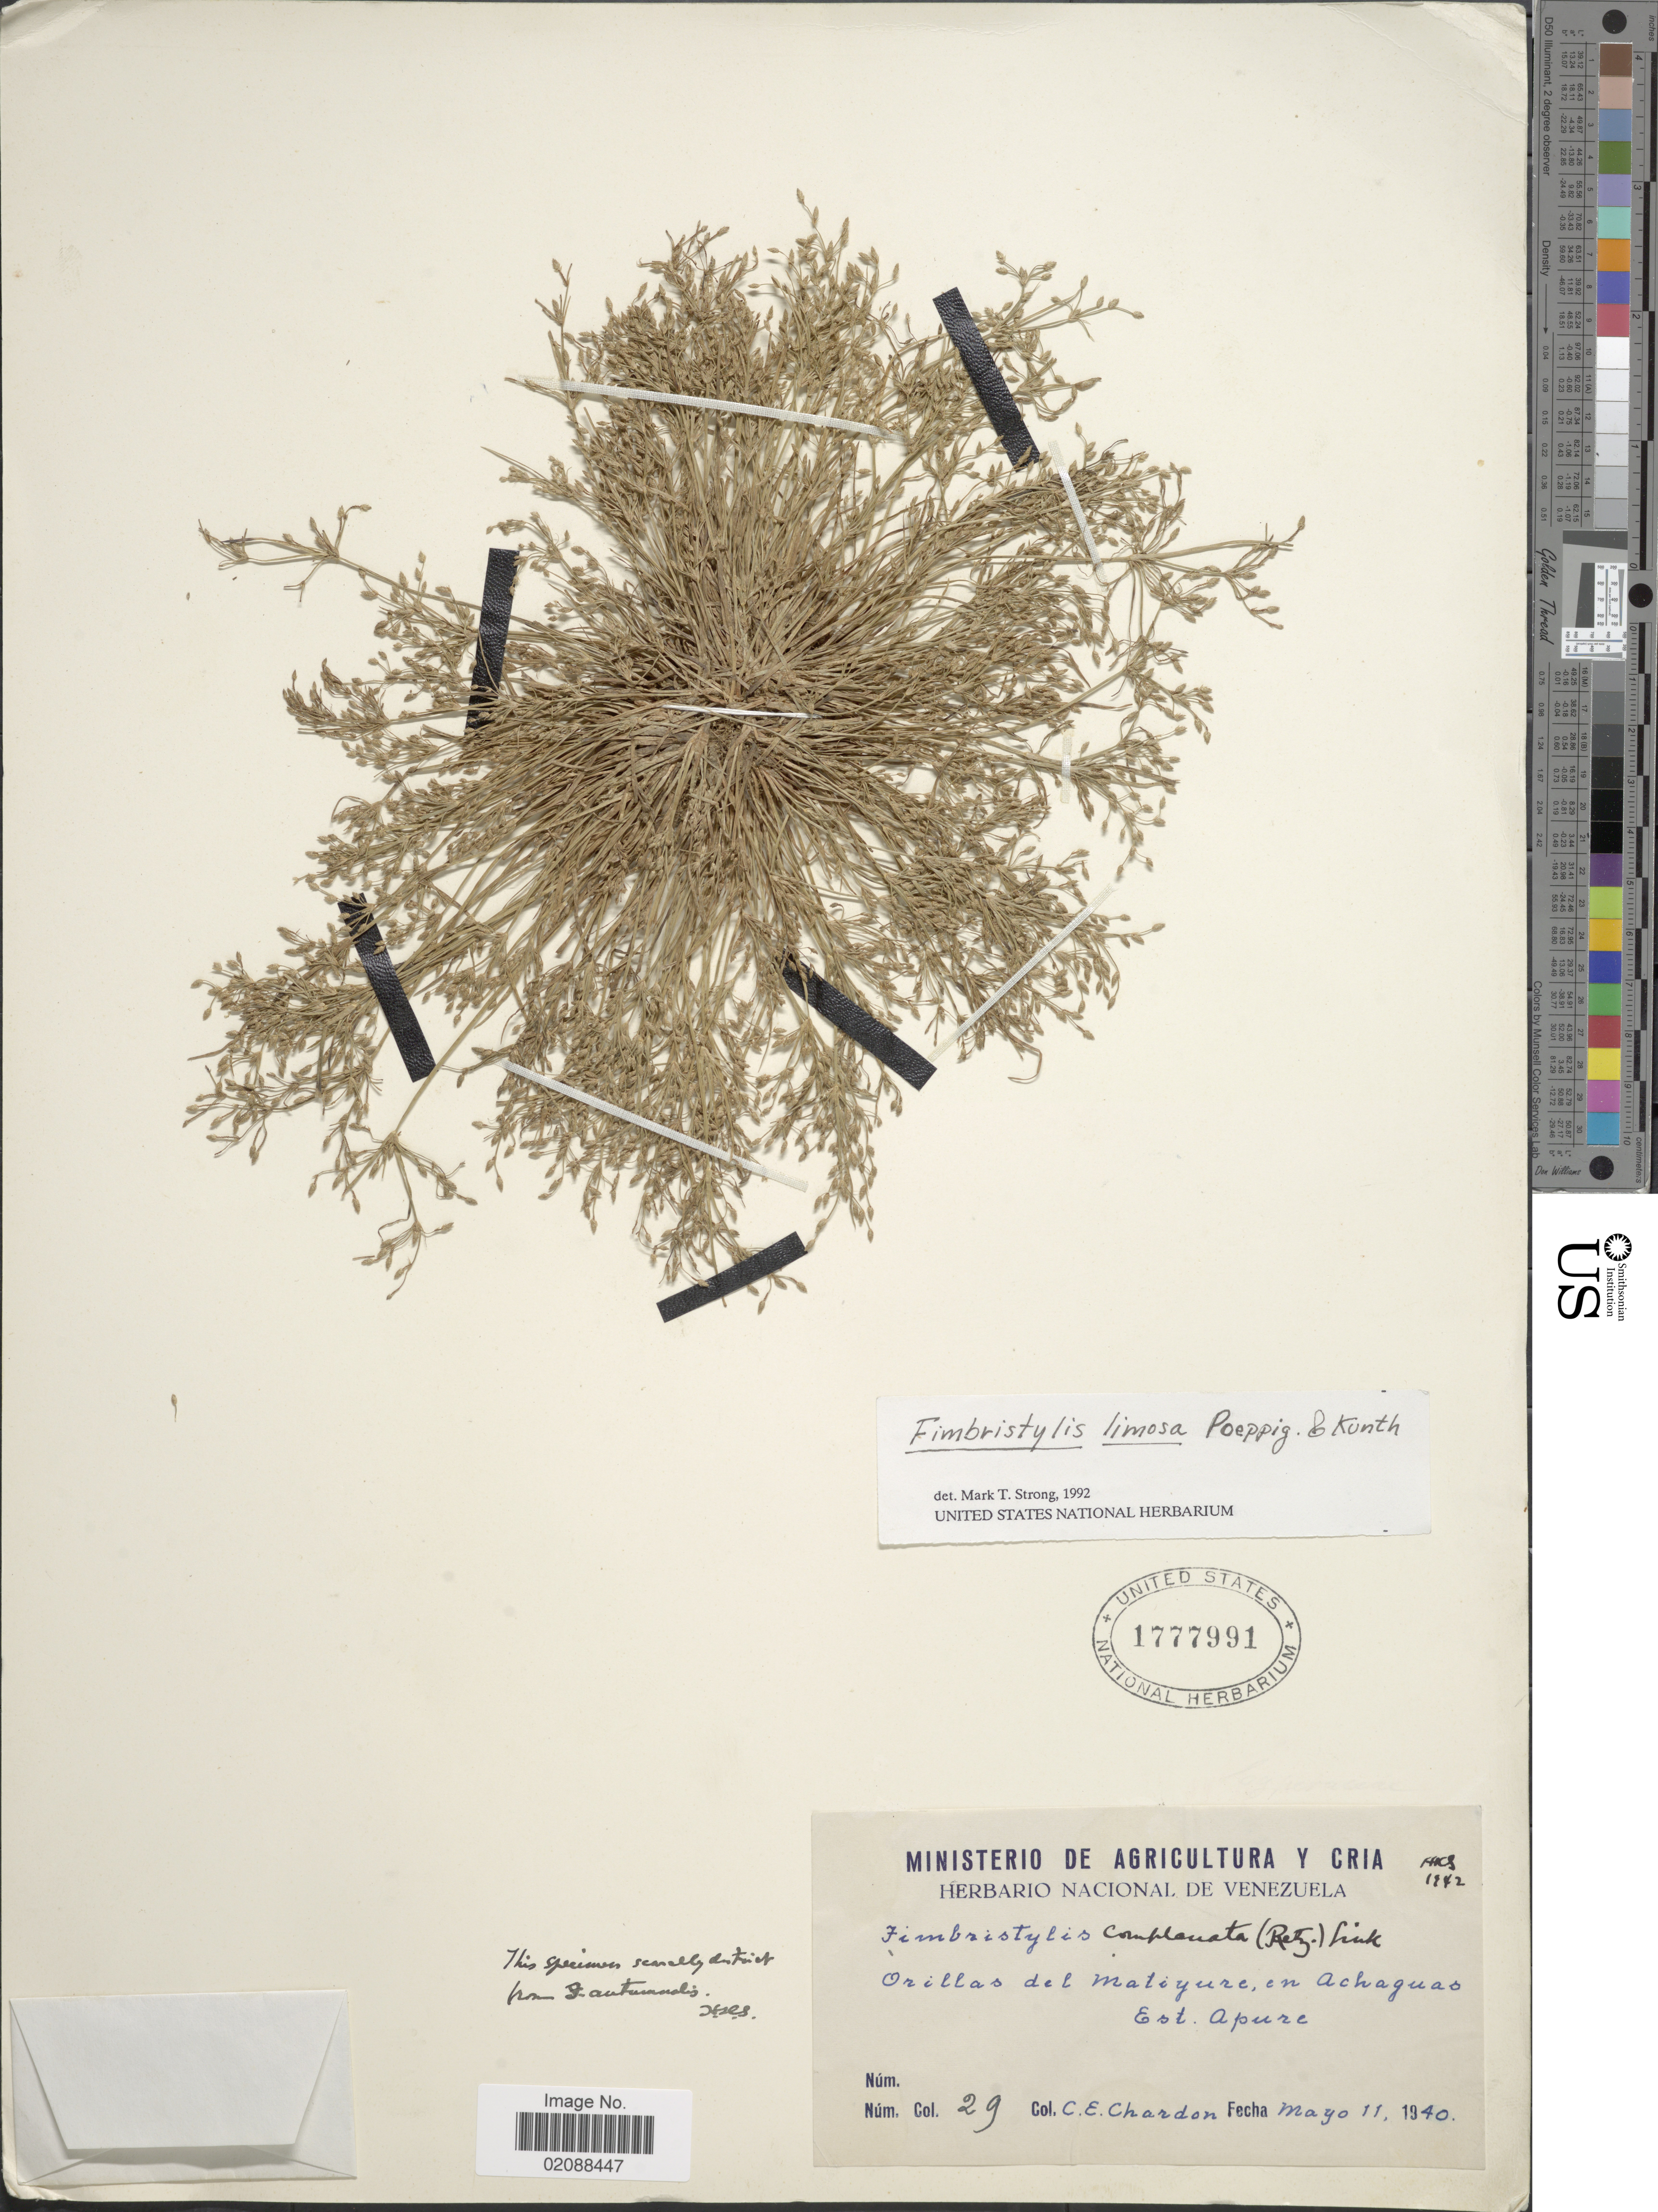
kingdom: Plantae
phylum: Tracheophyta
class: Liliopsida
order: Poales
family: Cyperaceae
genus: Fimbristylis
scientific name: Fimbristylis limosa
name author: Poepp. & Kunth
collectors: C. E. Chardón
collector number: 29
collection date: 1940-05-11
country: Venezuela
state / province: Apure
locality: Orrilas del Matiyure, en Achaguao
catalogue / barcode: US 1777991